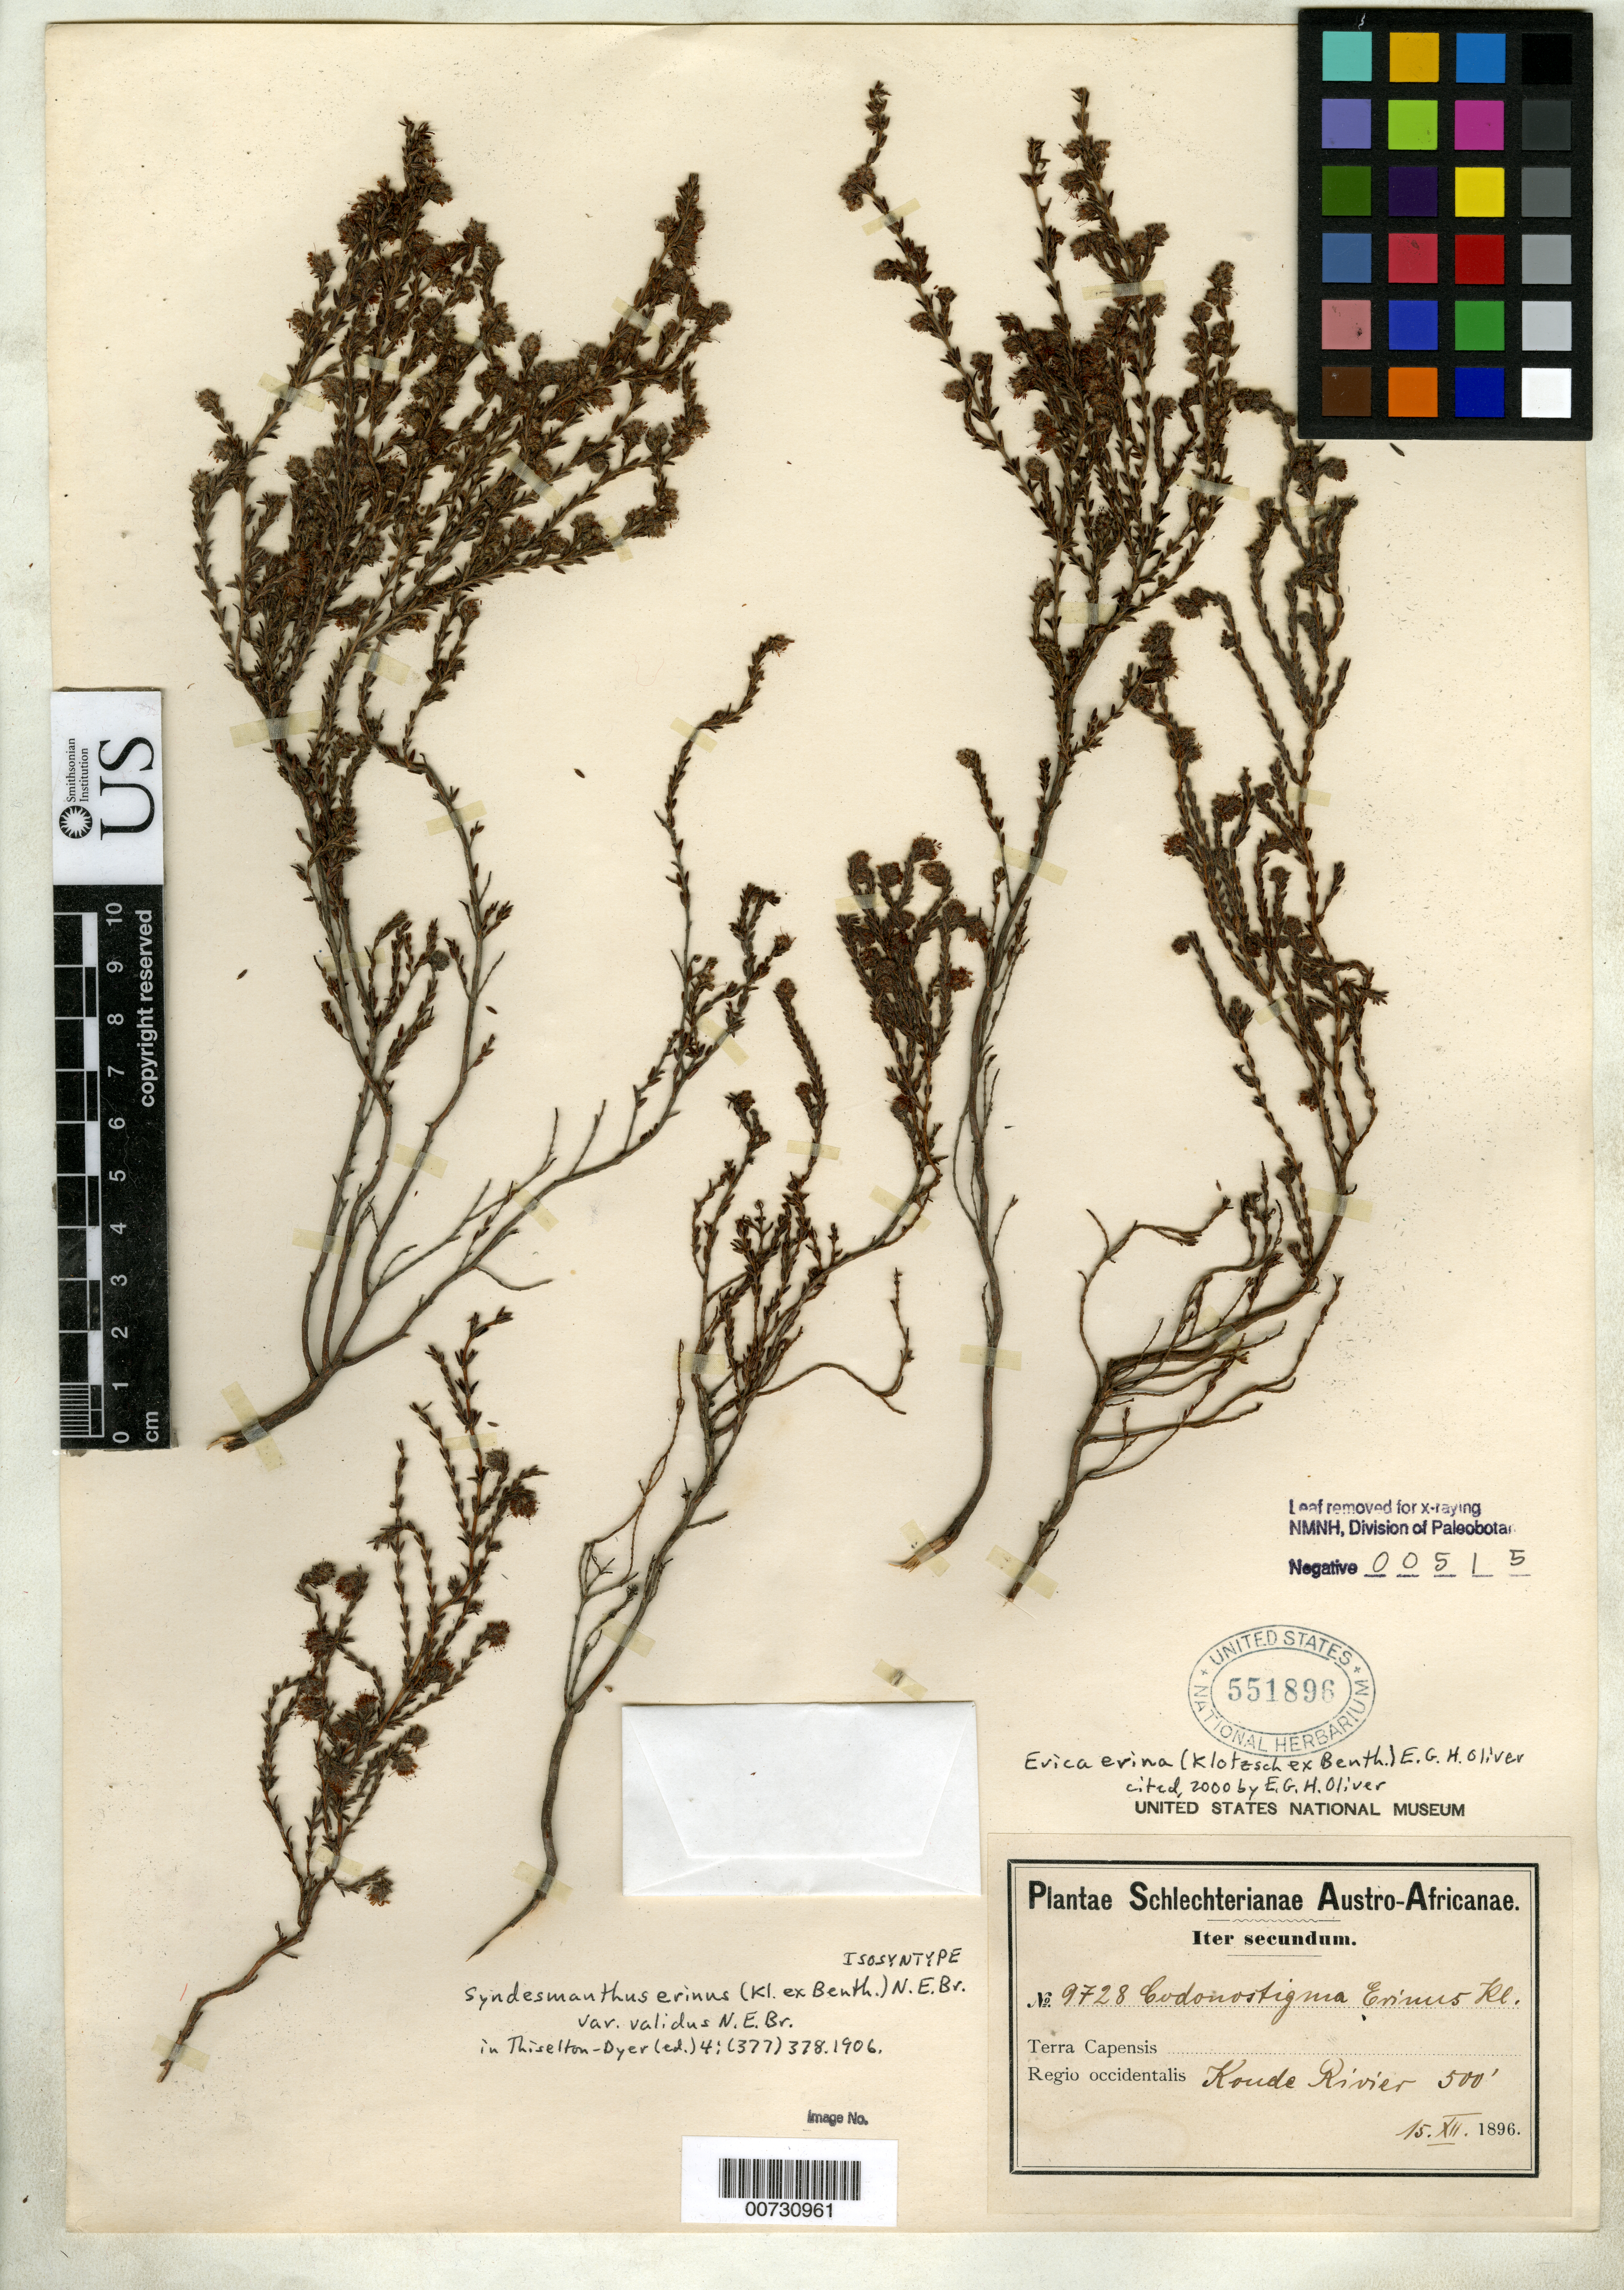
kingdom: Plantae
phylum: Tracheophyta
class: Magnoliopsida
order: Ericales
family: Ericaceae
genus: Syndesmanthus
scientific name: Syndesmanthus erinus var. validus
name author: N.E. Br. in Dyer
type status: Isosyntype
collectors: F. R. R. Schlechter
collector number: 9728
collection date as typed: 15 Dec 1896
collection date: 1896-12-15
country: South Africa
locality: Terra Capensis, regio occidentalis, Koude Rivier.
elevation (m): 152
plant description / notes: Collection (but not US sheet) cited 2000 by E.G.H. Oliver, Contr. Bolus Herb. 19.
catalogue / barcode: US 551896